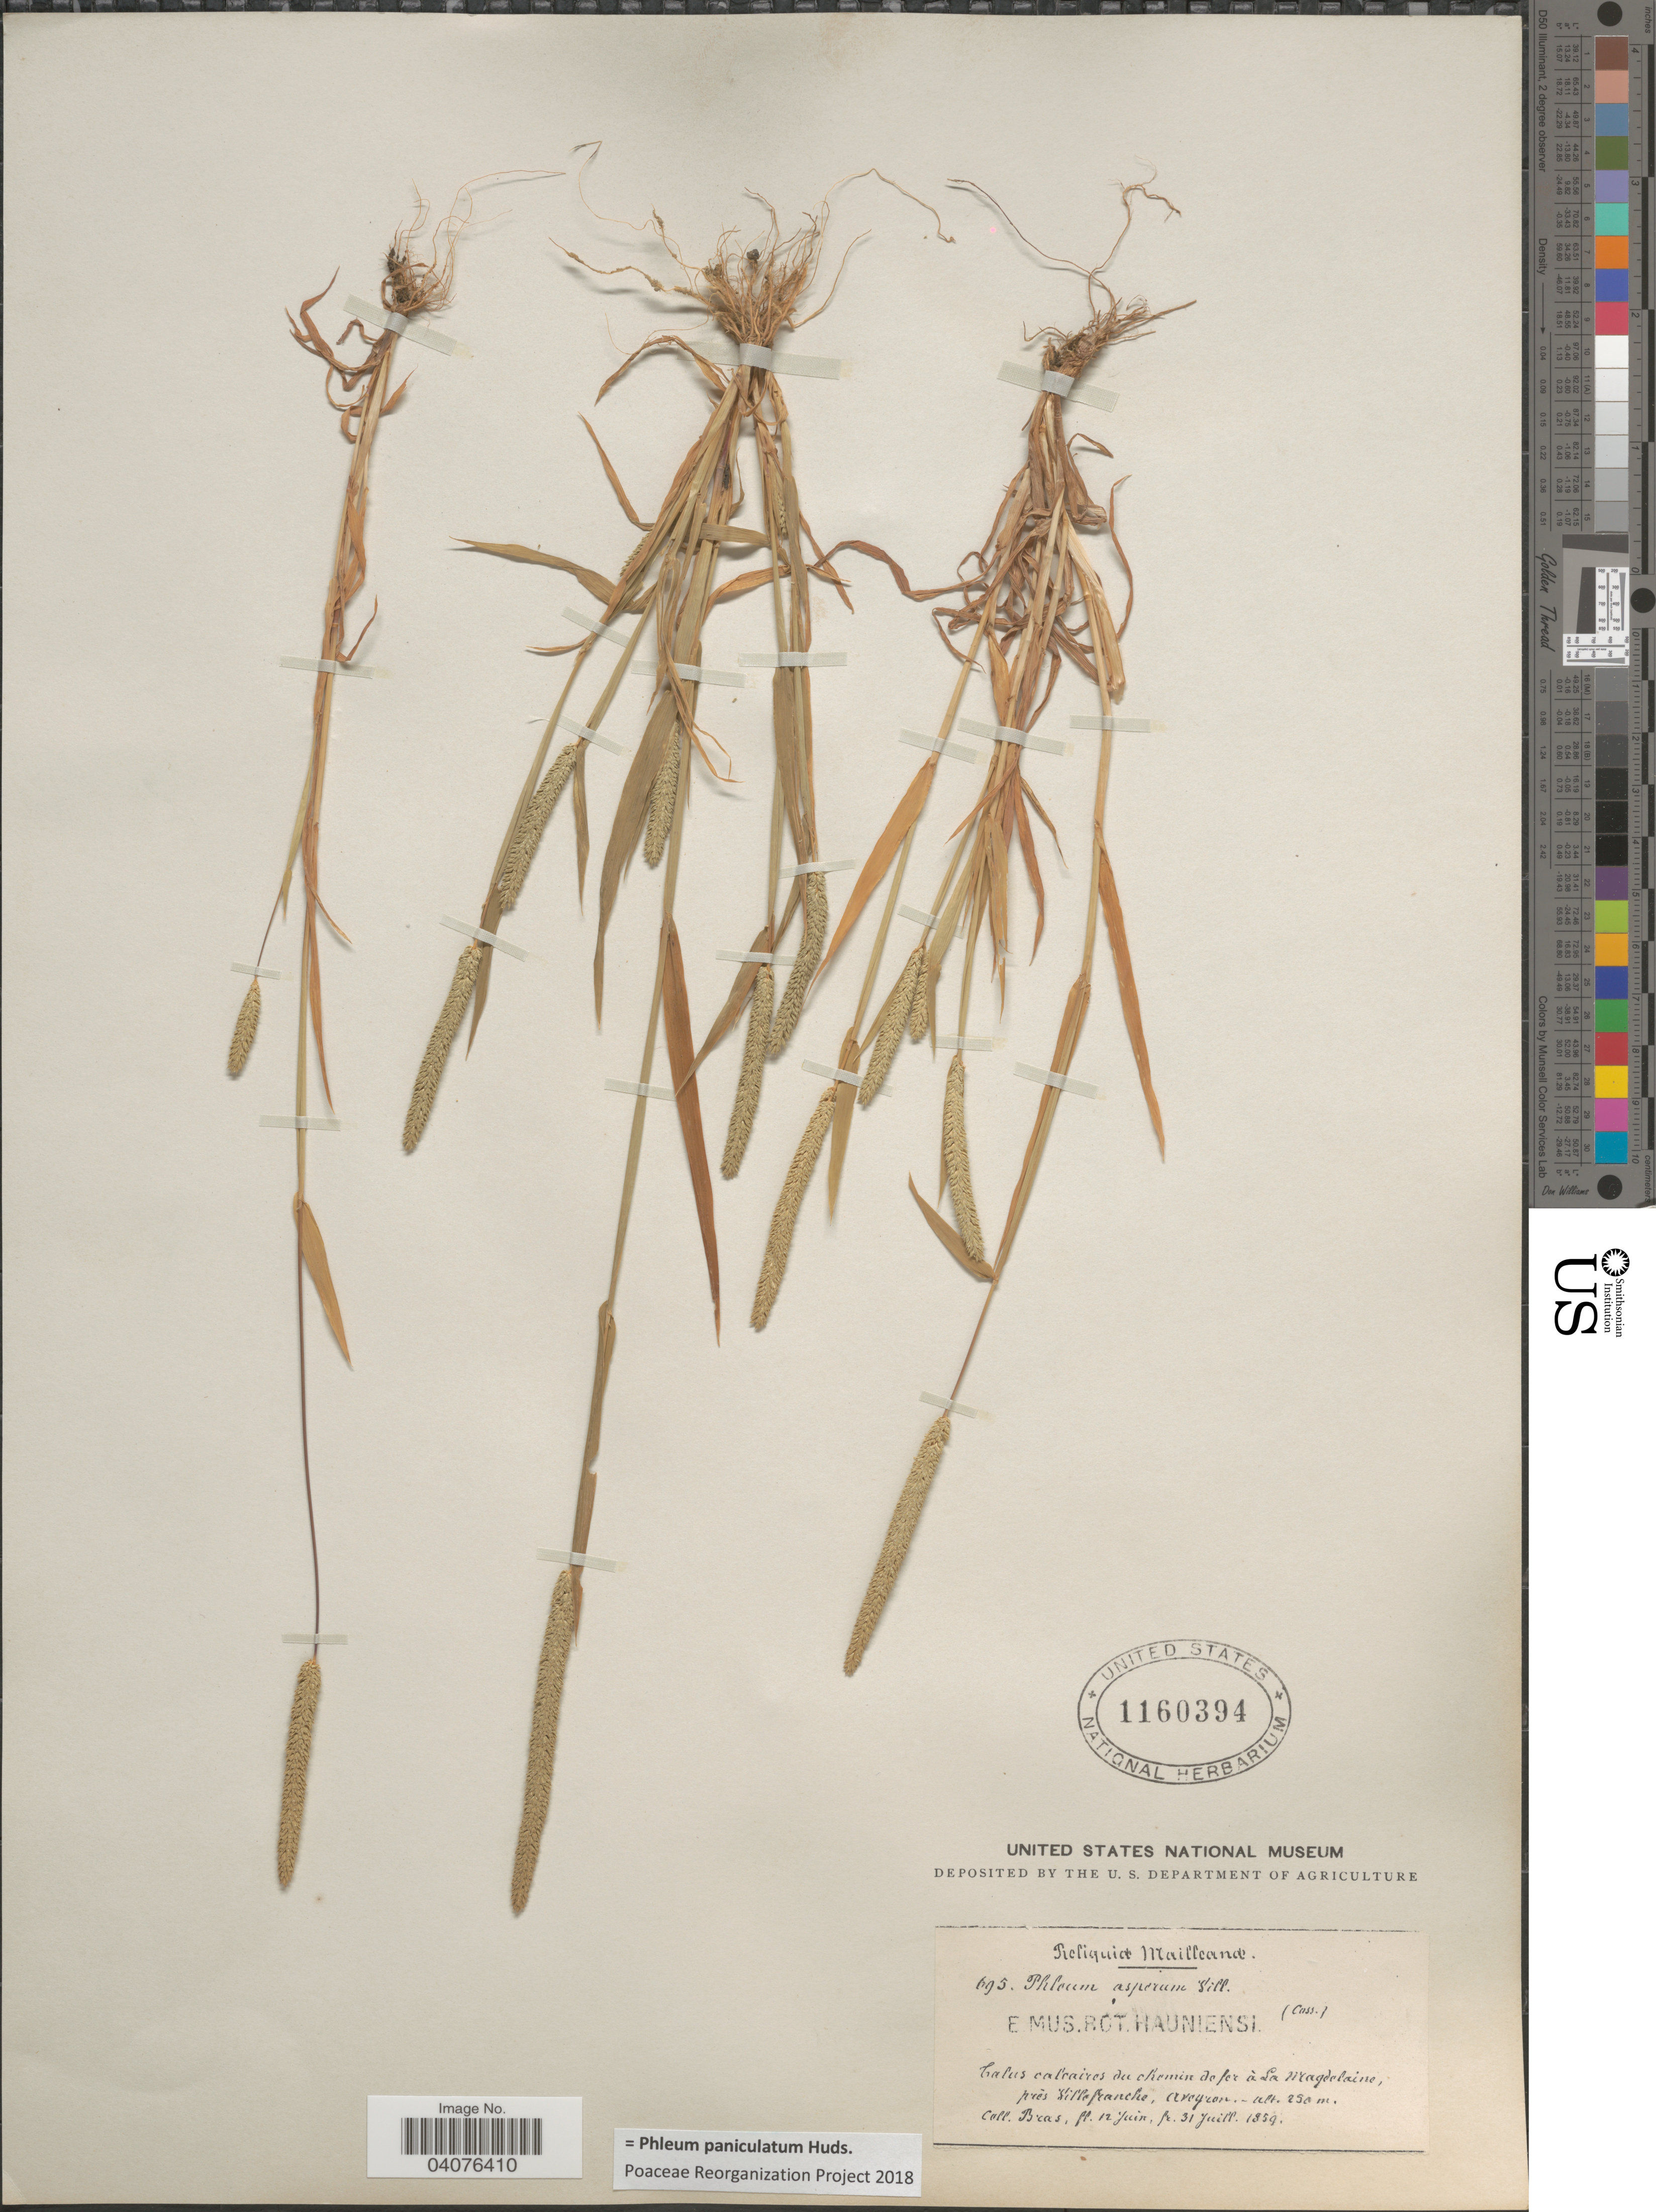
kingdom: Plantae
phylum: Tracheophyta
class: Liliopsida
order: Poales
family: Poaceae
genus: Phleum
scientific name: Phleum paniculatum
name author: Huds.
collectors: Bras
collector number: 695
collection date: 1859-06-12/1859-07-31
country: France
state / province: Occitanie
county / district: Aveyron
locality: Talus calcaires du chemin de fer à La Magdelaine, près Villefranche, Aveyron.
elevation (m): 250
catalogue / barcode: US 1160394